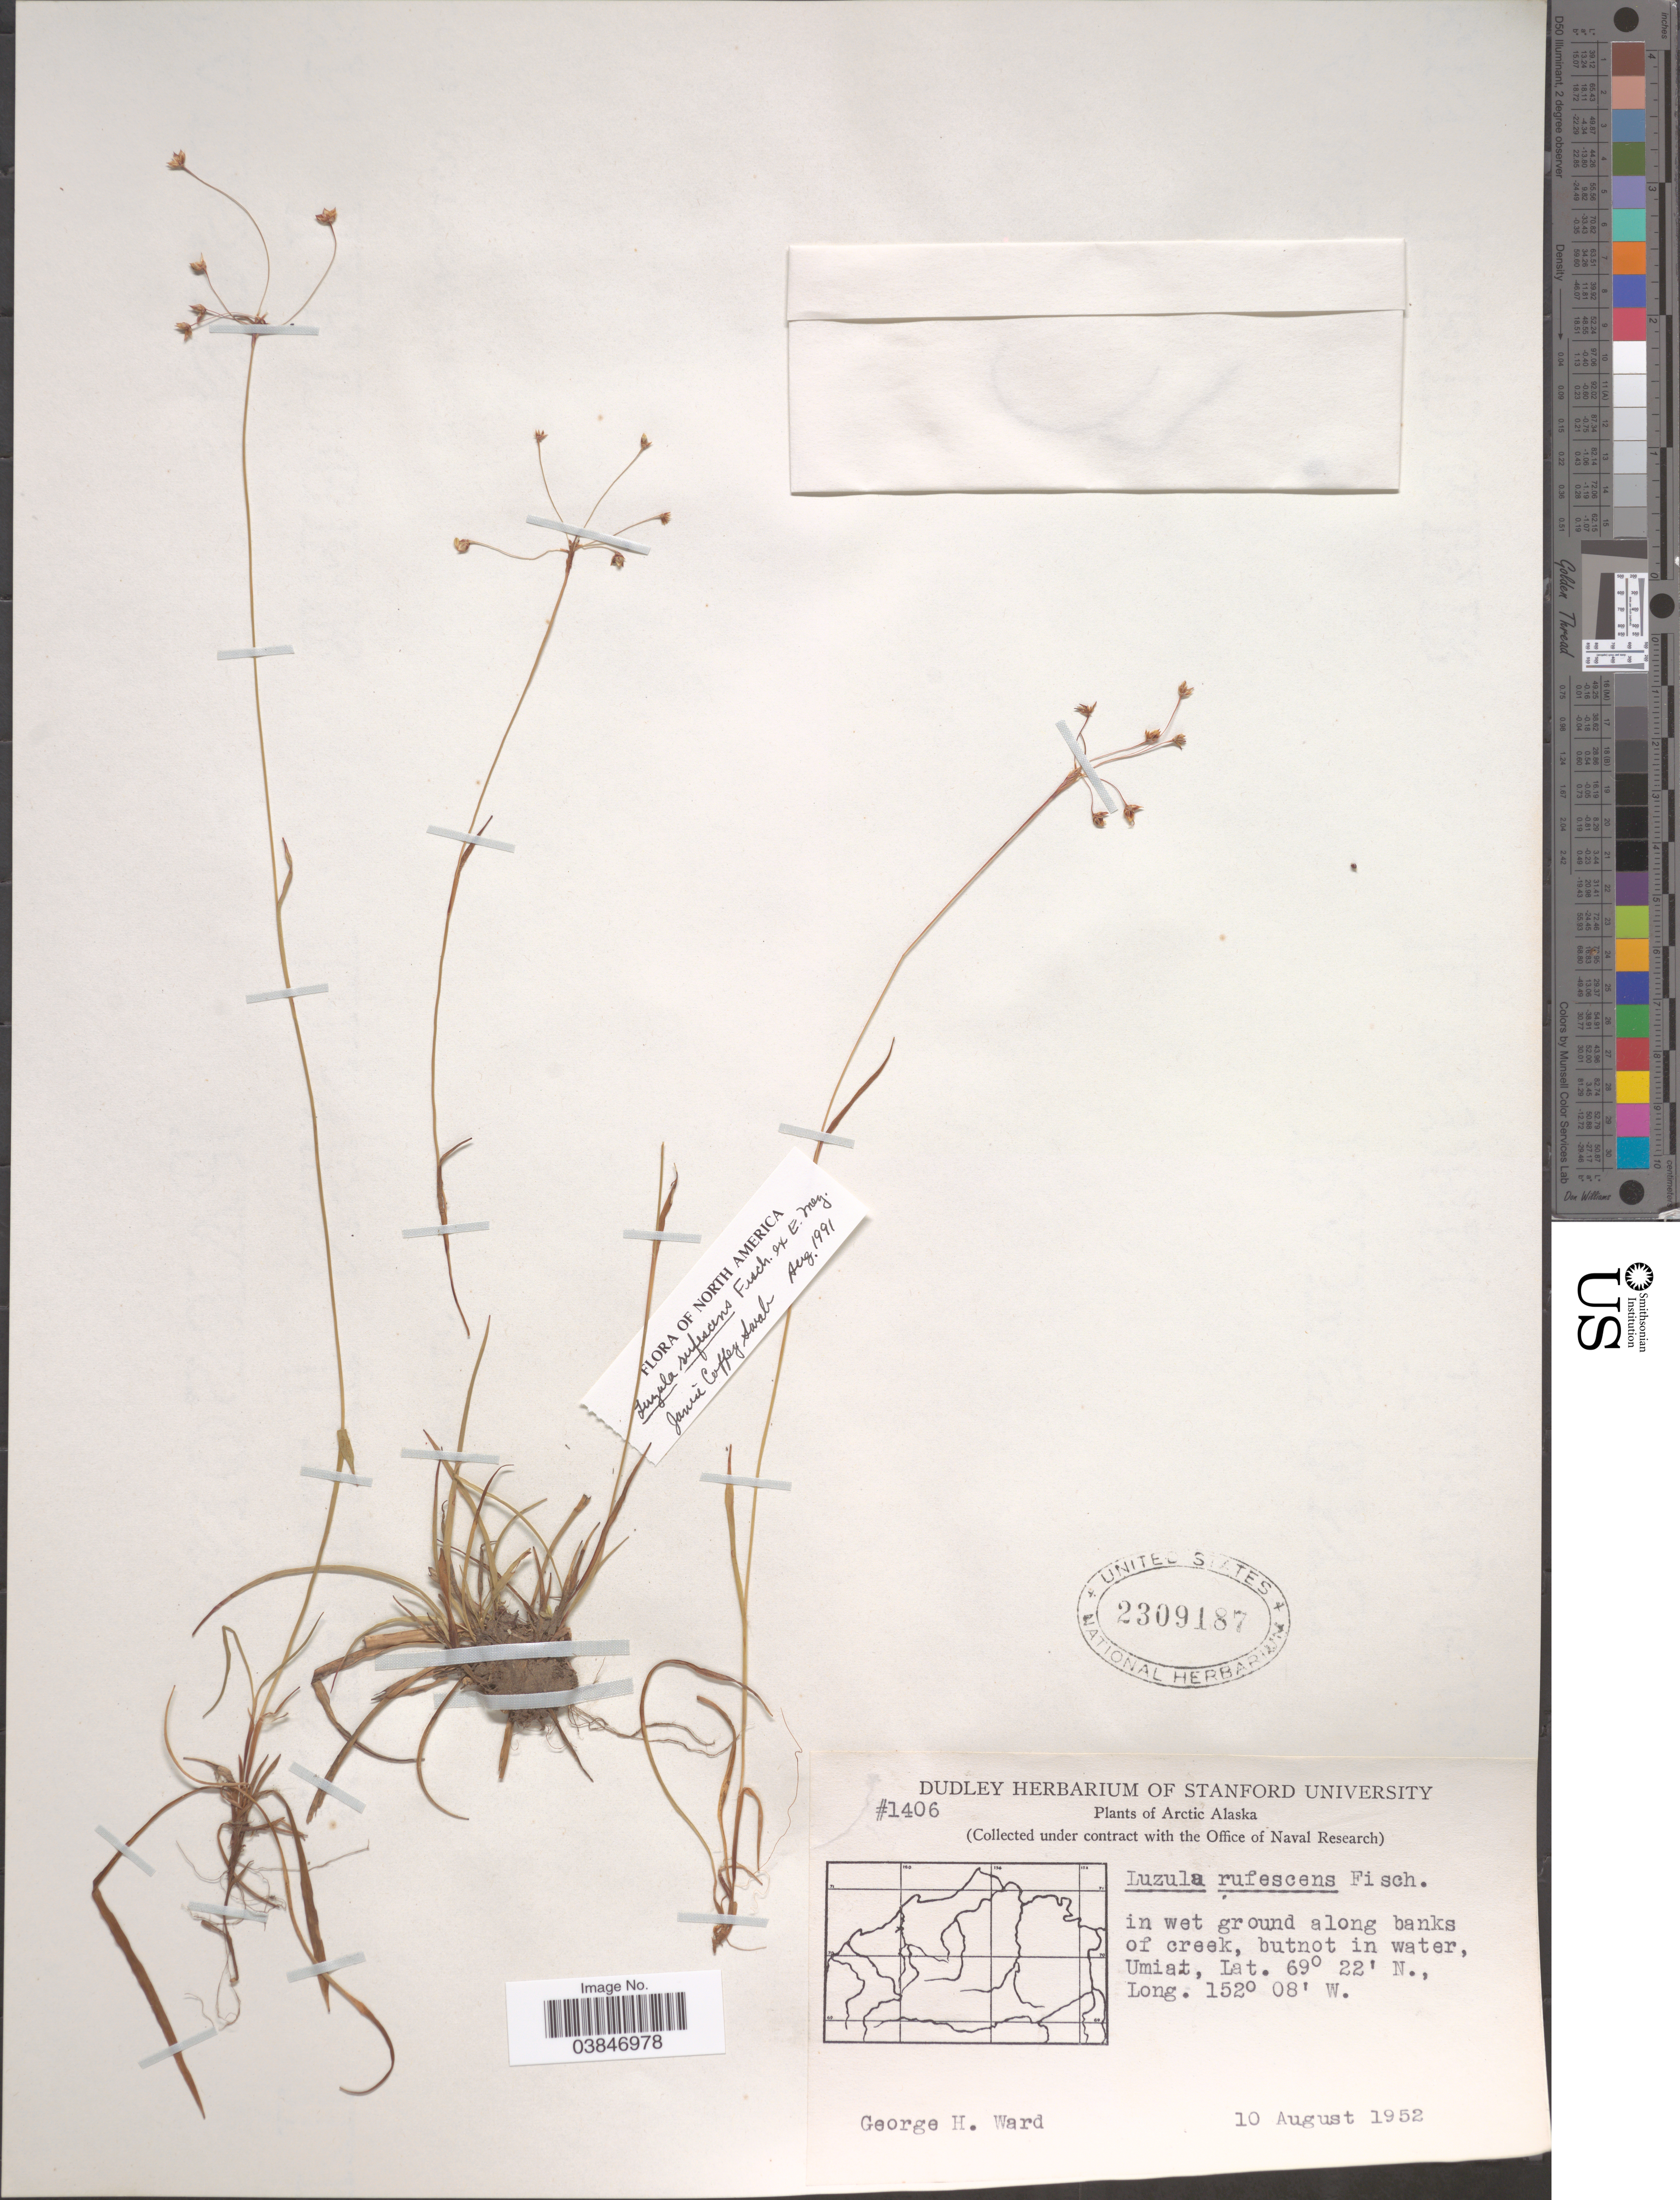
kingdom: Plantae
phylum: Tracheophyta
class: Liliopsida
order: Poales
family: Juncaceae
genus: Luzula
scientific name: Luzula rufescens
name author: Fisch. ex E. Mey.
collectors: G. H. Ward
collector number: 1406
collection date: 1952-08-10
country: United States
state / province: Alaska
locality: Arctic Alaska. Umiat.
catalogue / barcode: US 2309187